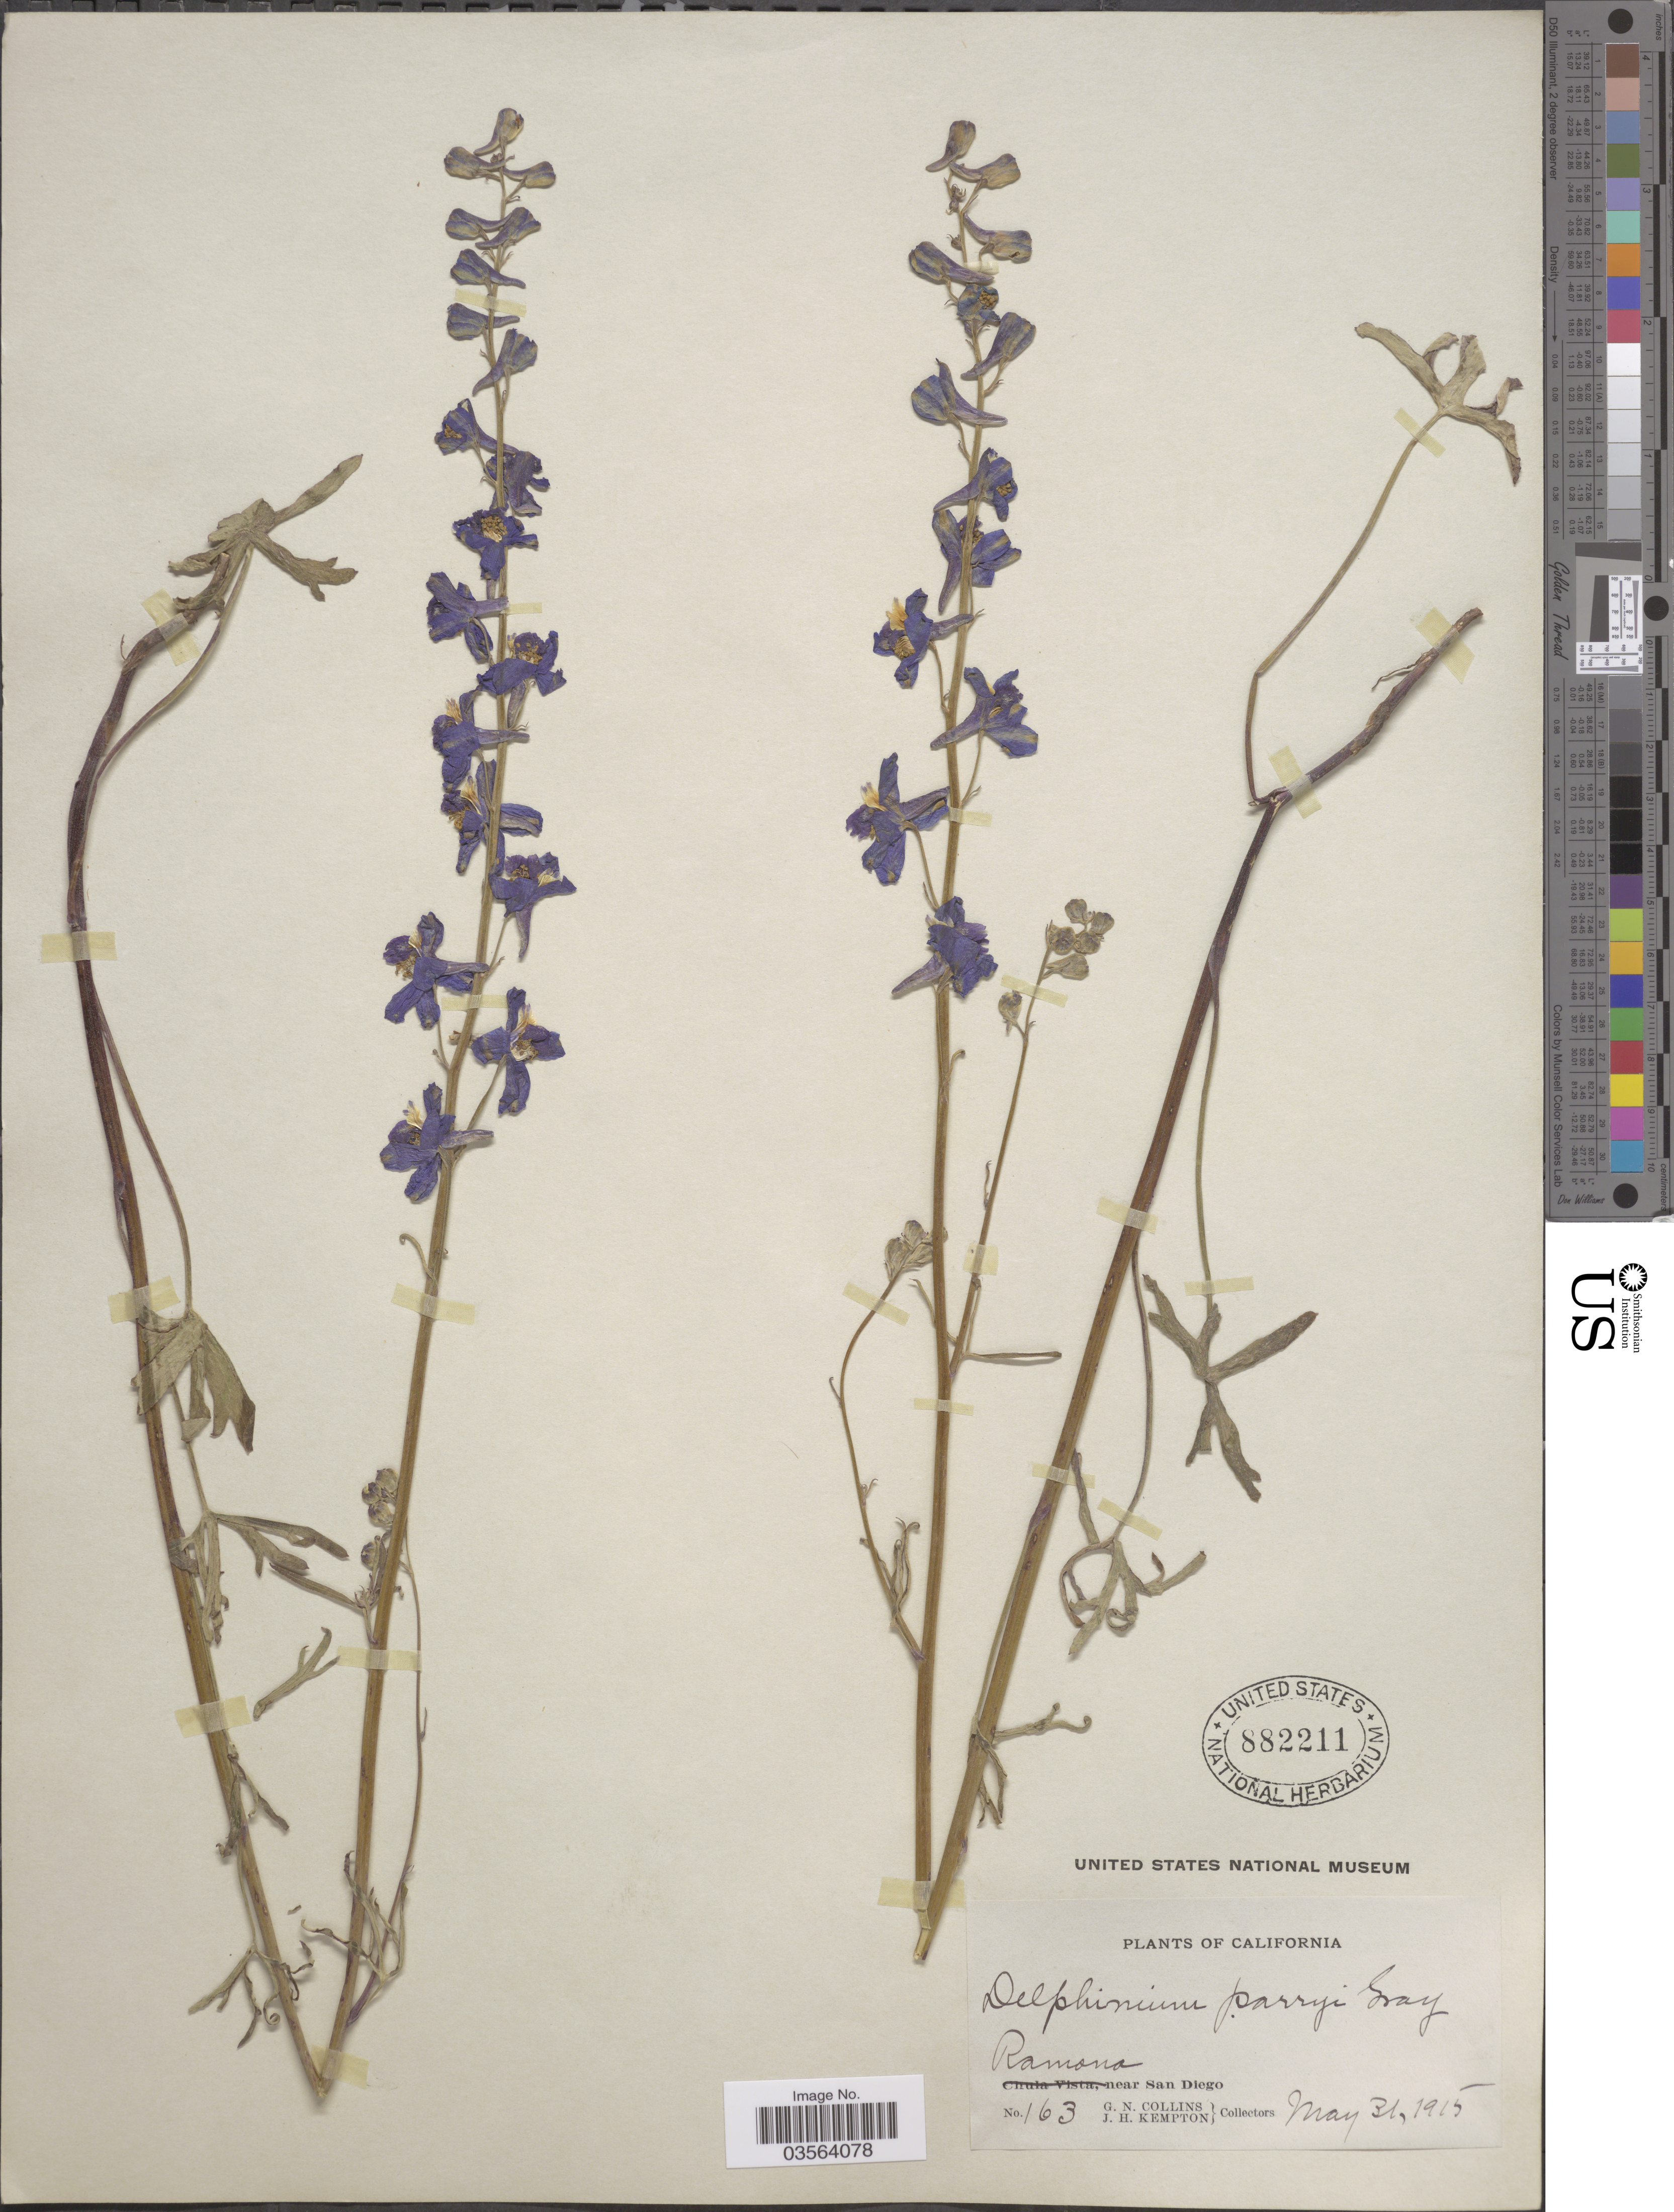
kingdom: Plantae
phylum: Tracheophyta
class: Magnoliopsida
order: Ranunculales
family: Ranunculaceae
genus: Delphinium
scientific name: Delphinium parryi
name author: A. Gray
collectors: G. Collins & J. H. Kempton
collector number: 163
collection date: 1915-05-31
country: United States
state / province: California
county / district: San Diego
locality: Ramona, near San Diego.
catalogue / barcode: US 882211